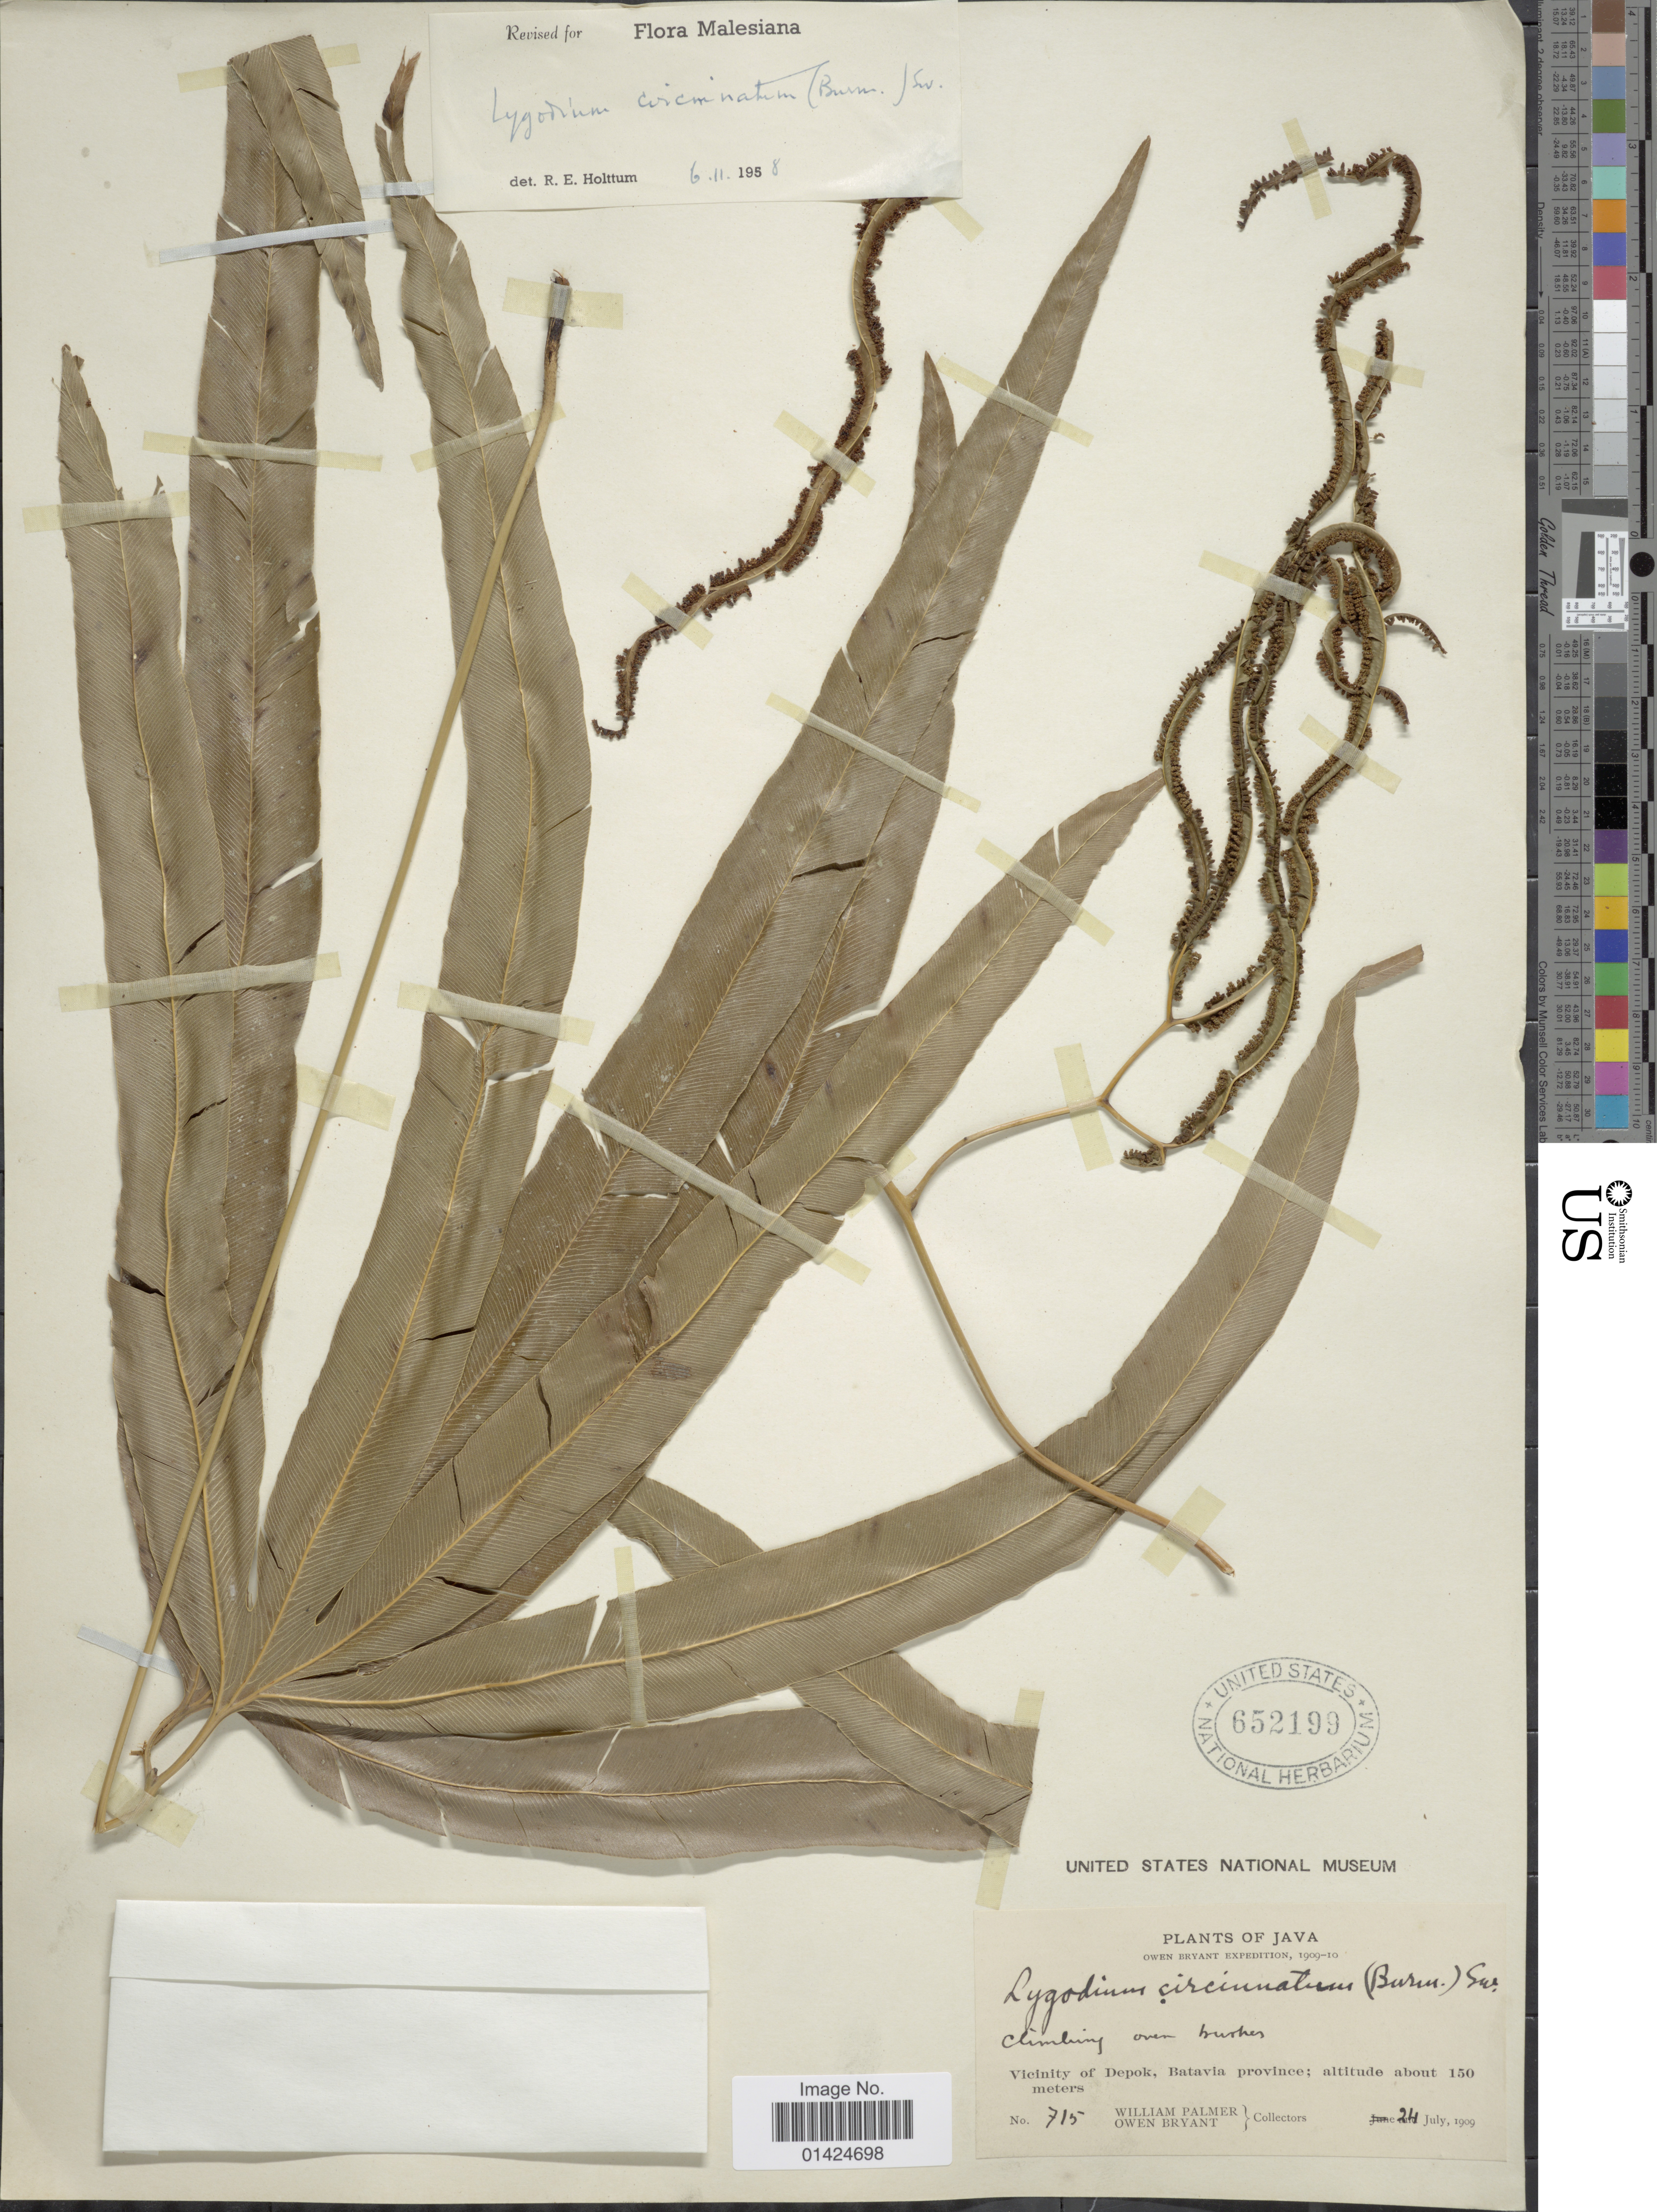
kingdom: Plantae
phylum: Tracheophyta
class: Polypodiopsida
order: Schizaeales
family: Lygodiaceae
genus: Lygodium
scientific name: Lygodium circinnatum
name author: (Burm. f.) Sw.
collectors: W. Palmer & O. Bryant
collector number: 715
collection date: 1909-07-24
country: Indonesia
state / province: Java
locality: Vicinity of Depok, Batavia Province.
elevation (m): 150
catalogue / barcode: US 652199